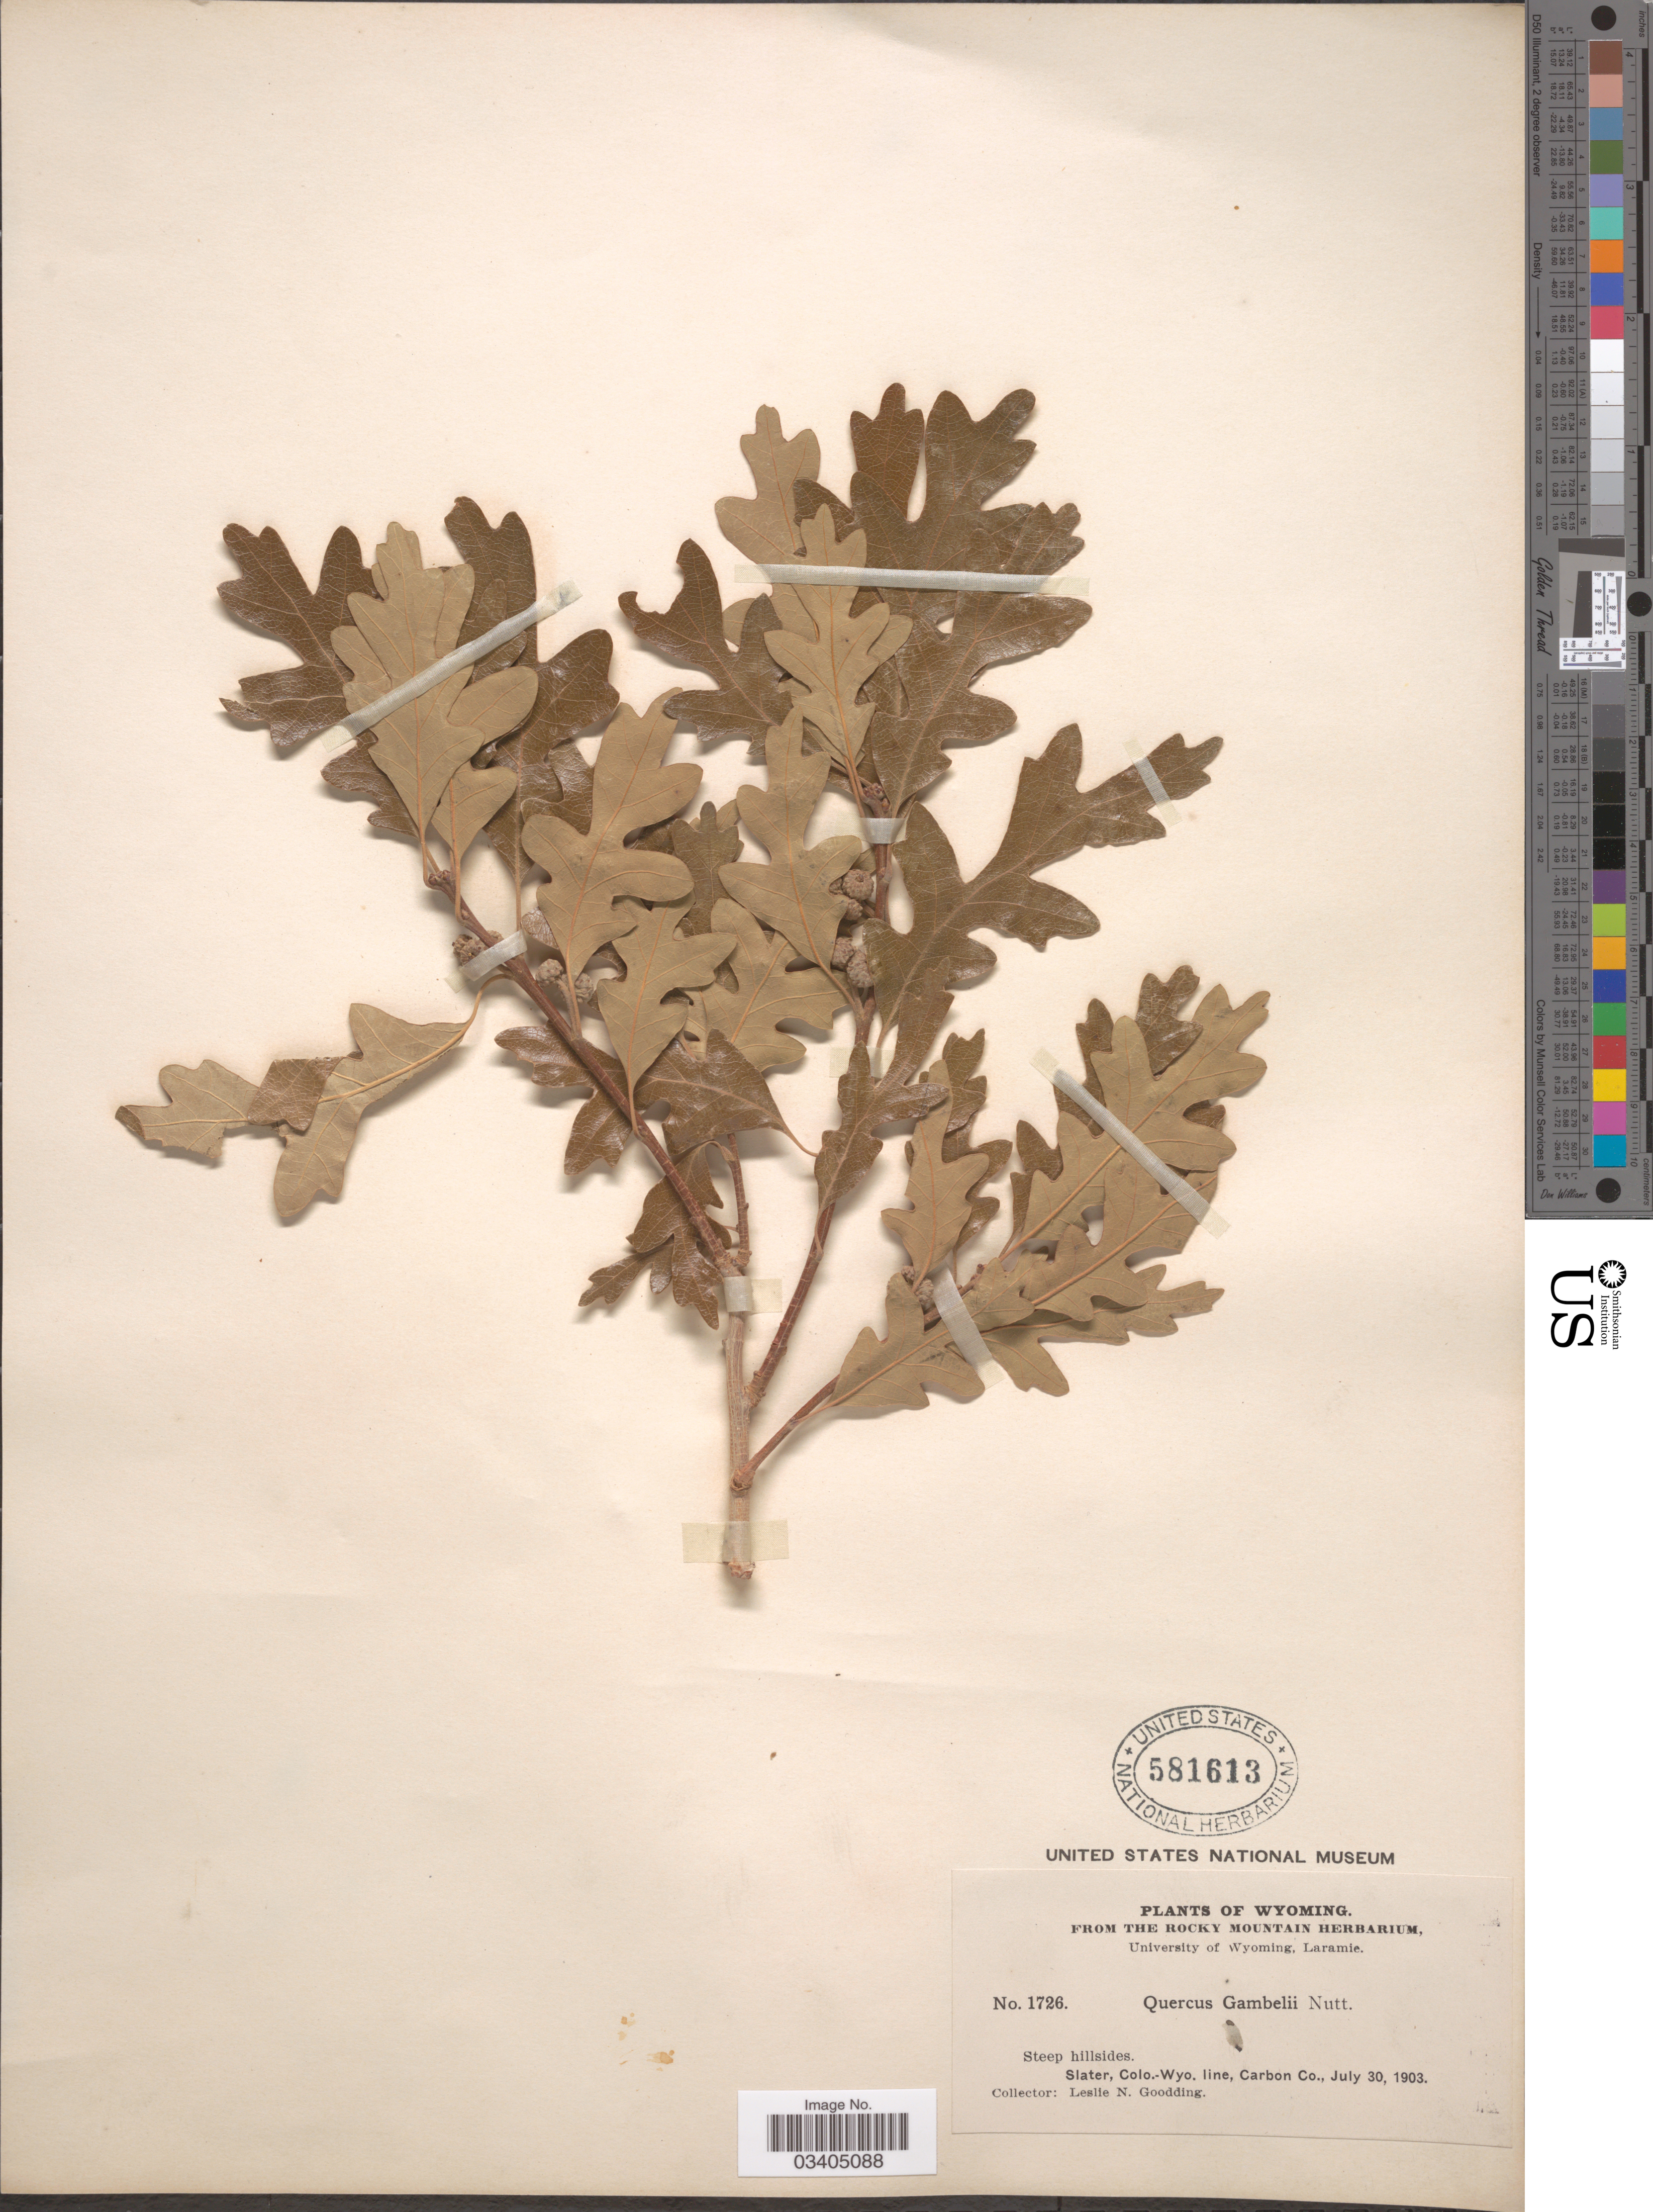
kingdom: Plantae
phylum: Tracheophyta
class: Magnoliopsida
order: Fagales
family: Fagaceae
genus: Quercus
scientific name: Quercus gambelii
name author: Nutt.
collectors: L. N. Goodding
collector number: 1726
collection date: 1903-07-30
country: United States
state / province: Wyoming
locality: Steep hillsides. Slater, Colo.-Wyo. line, Carbon Co.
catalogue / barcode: US 581613